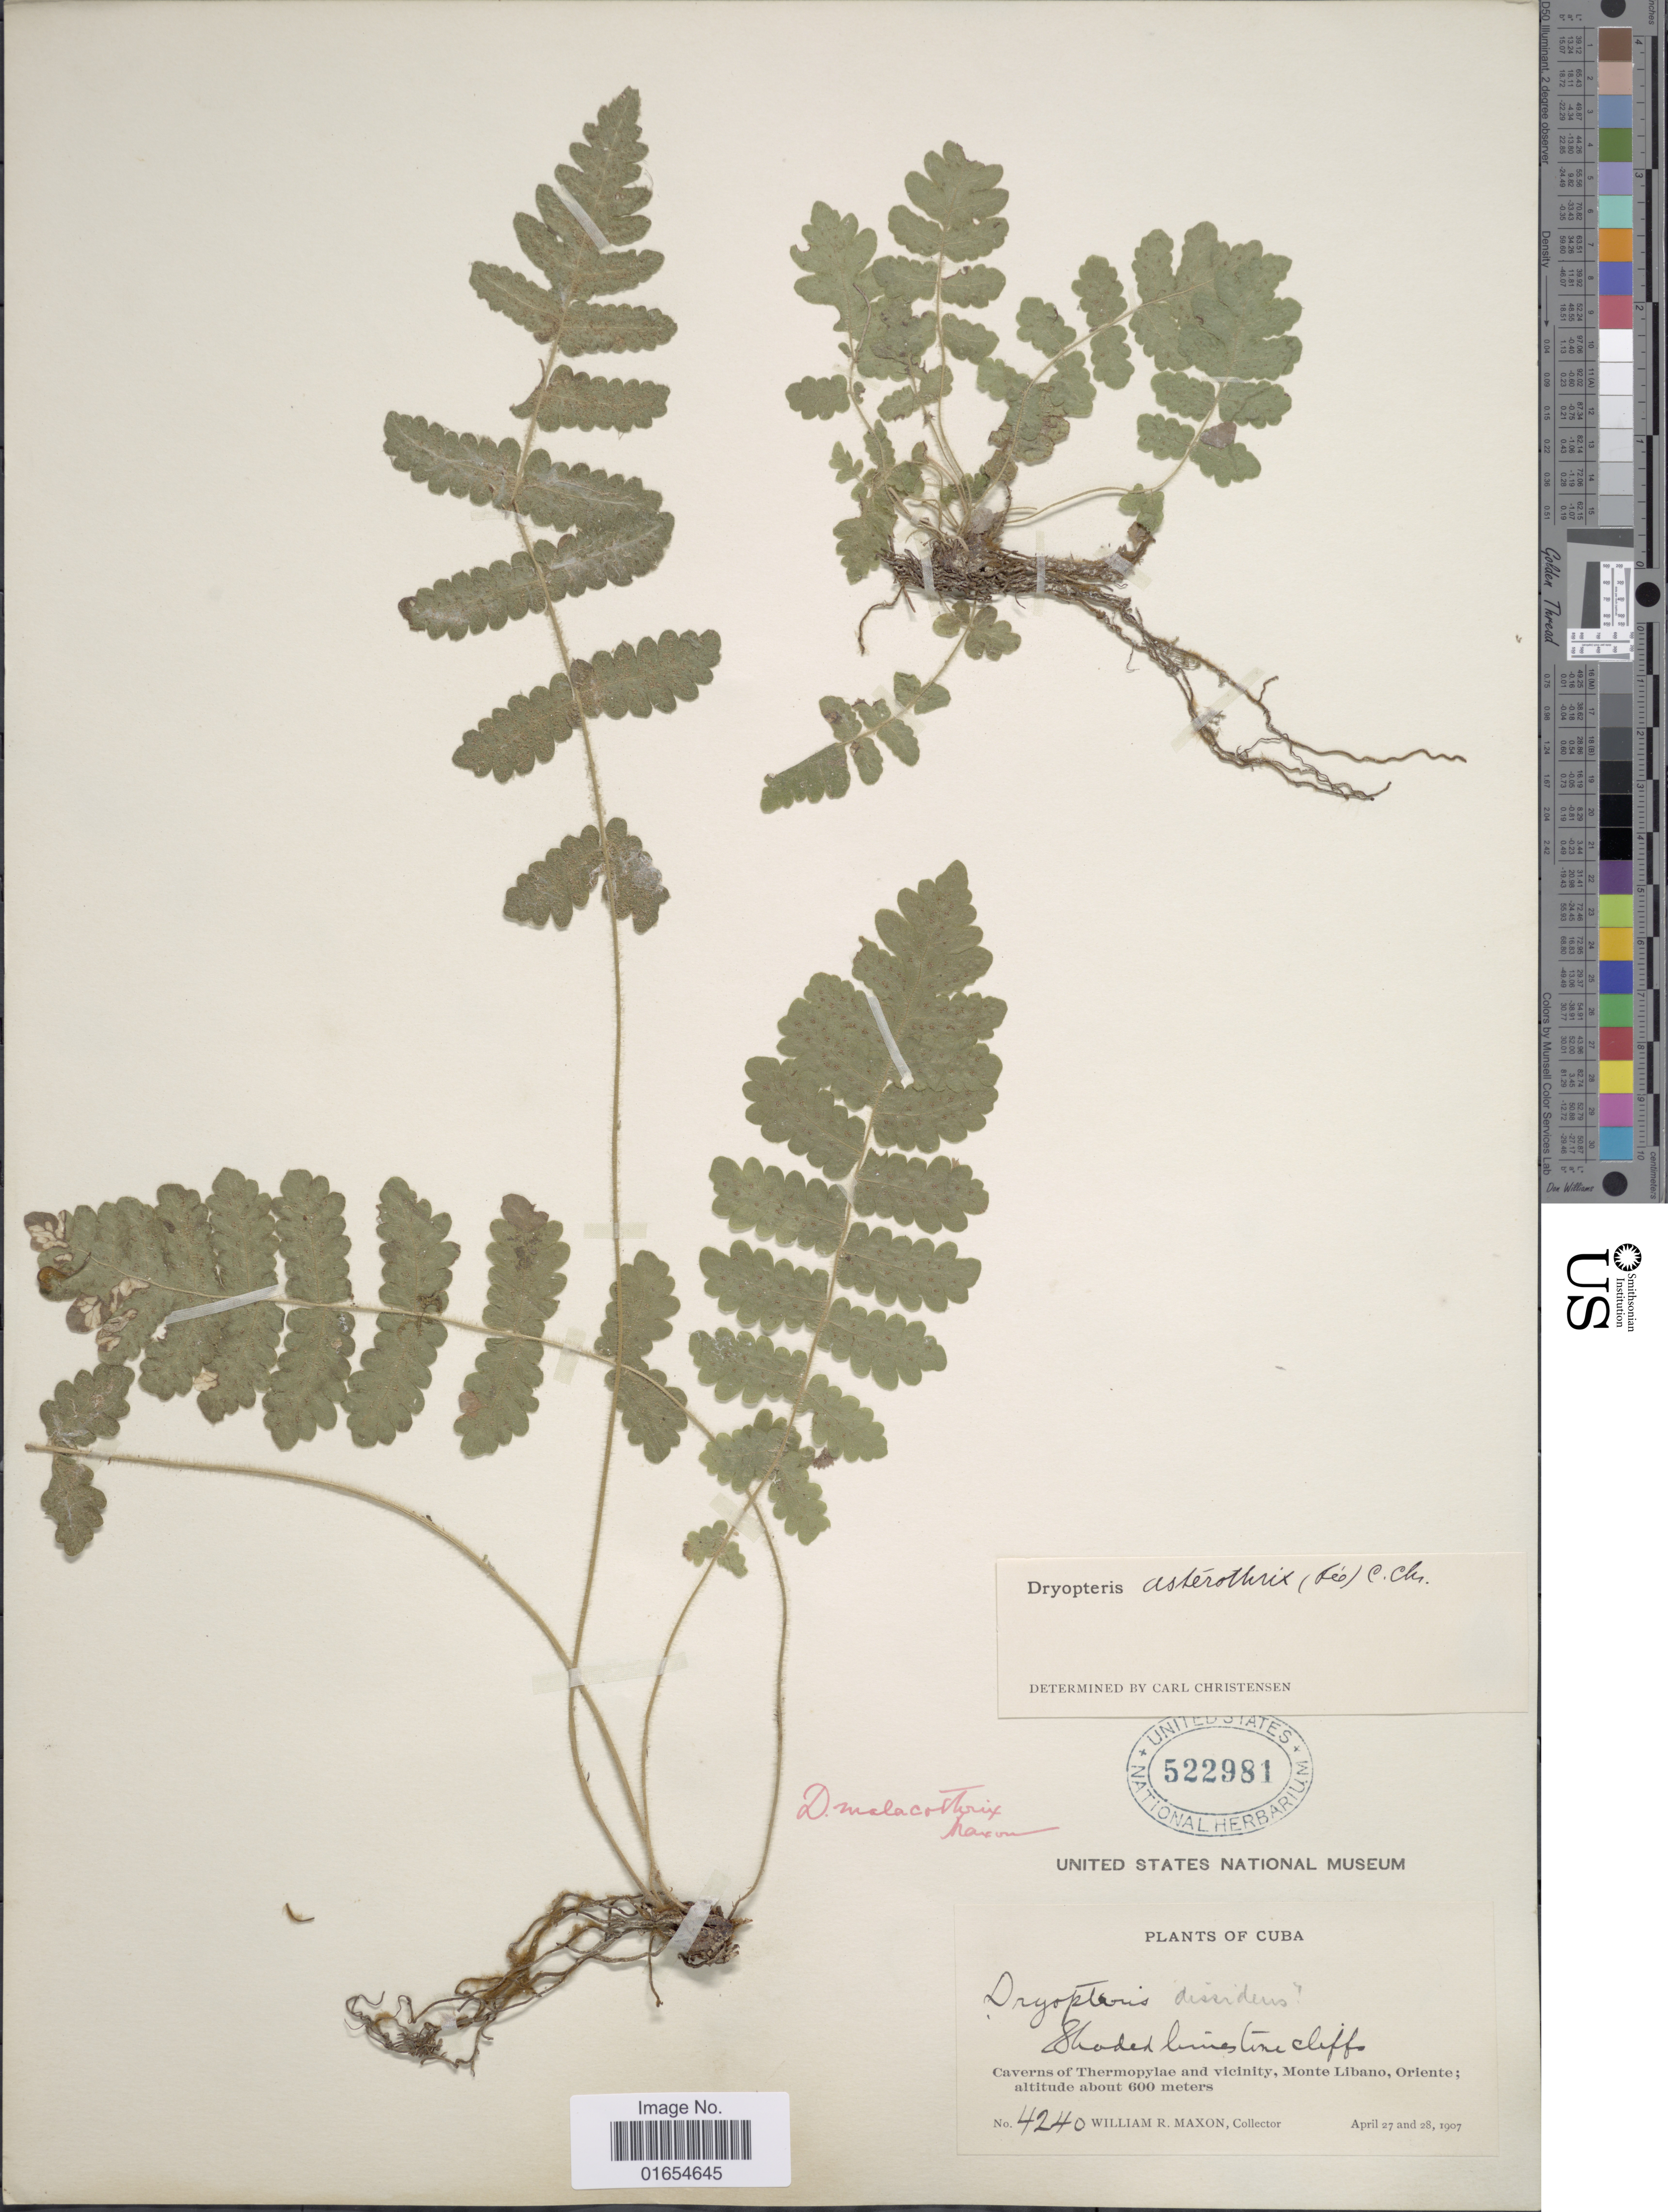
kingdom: Plantae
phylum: Tracheophyta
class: Polypodiopsida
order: Polypodiales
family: Thelypteridaceae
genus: Goniopteris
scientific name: Goniopteris pellita (Willd.) comb. nov., ined 2015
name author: (Willd.)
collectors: W. R. Maxon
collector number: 4240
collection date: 1907-04-27/1907-04-28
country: Cuba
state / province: Oriente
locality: Caverns of Thermopylae and vicinity, Monte Libano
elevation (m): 600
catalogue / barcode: US 522981